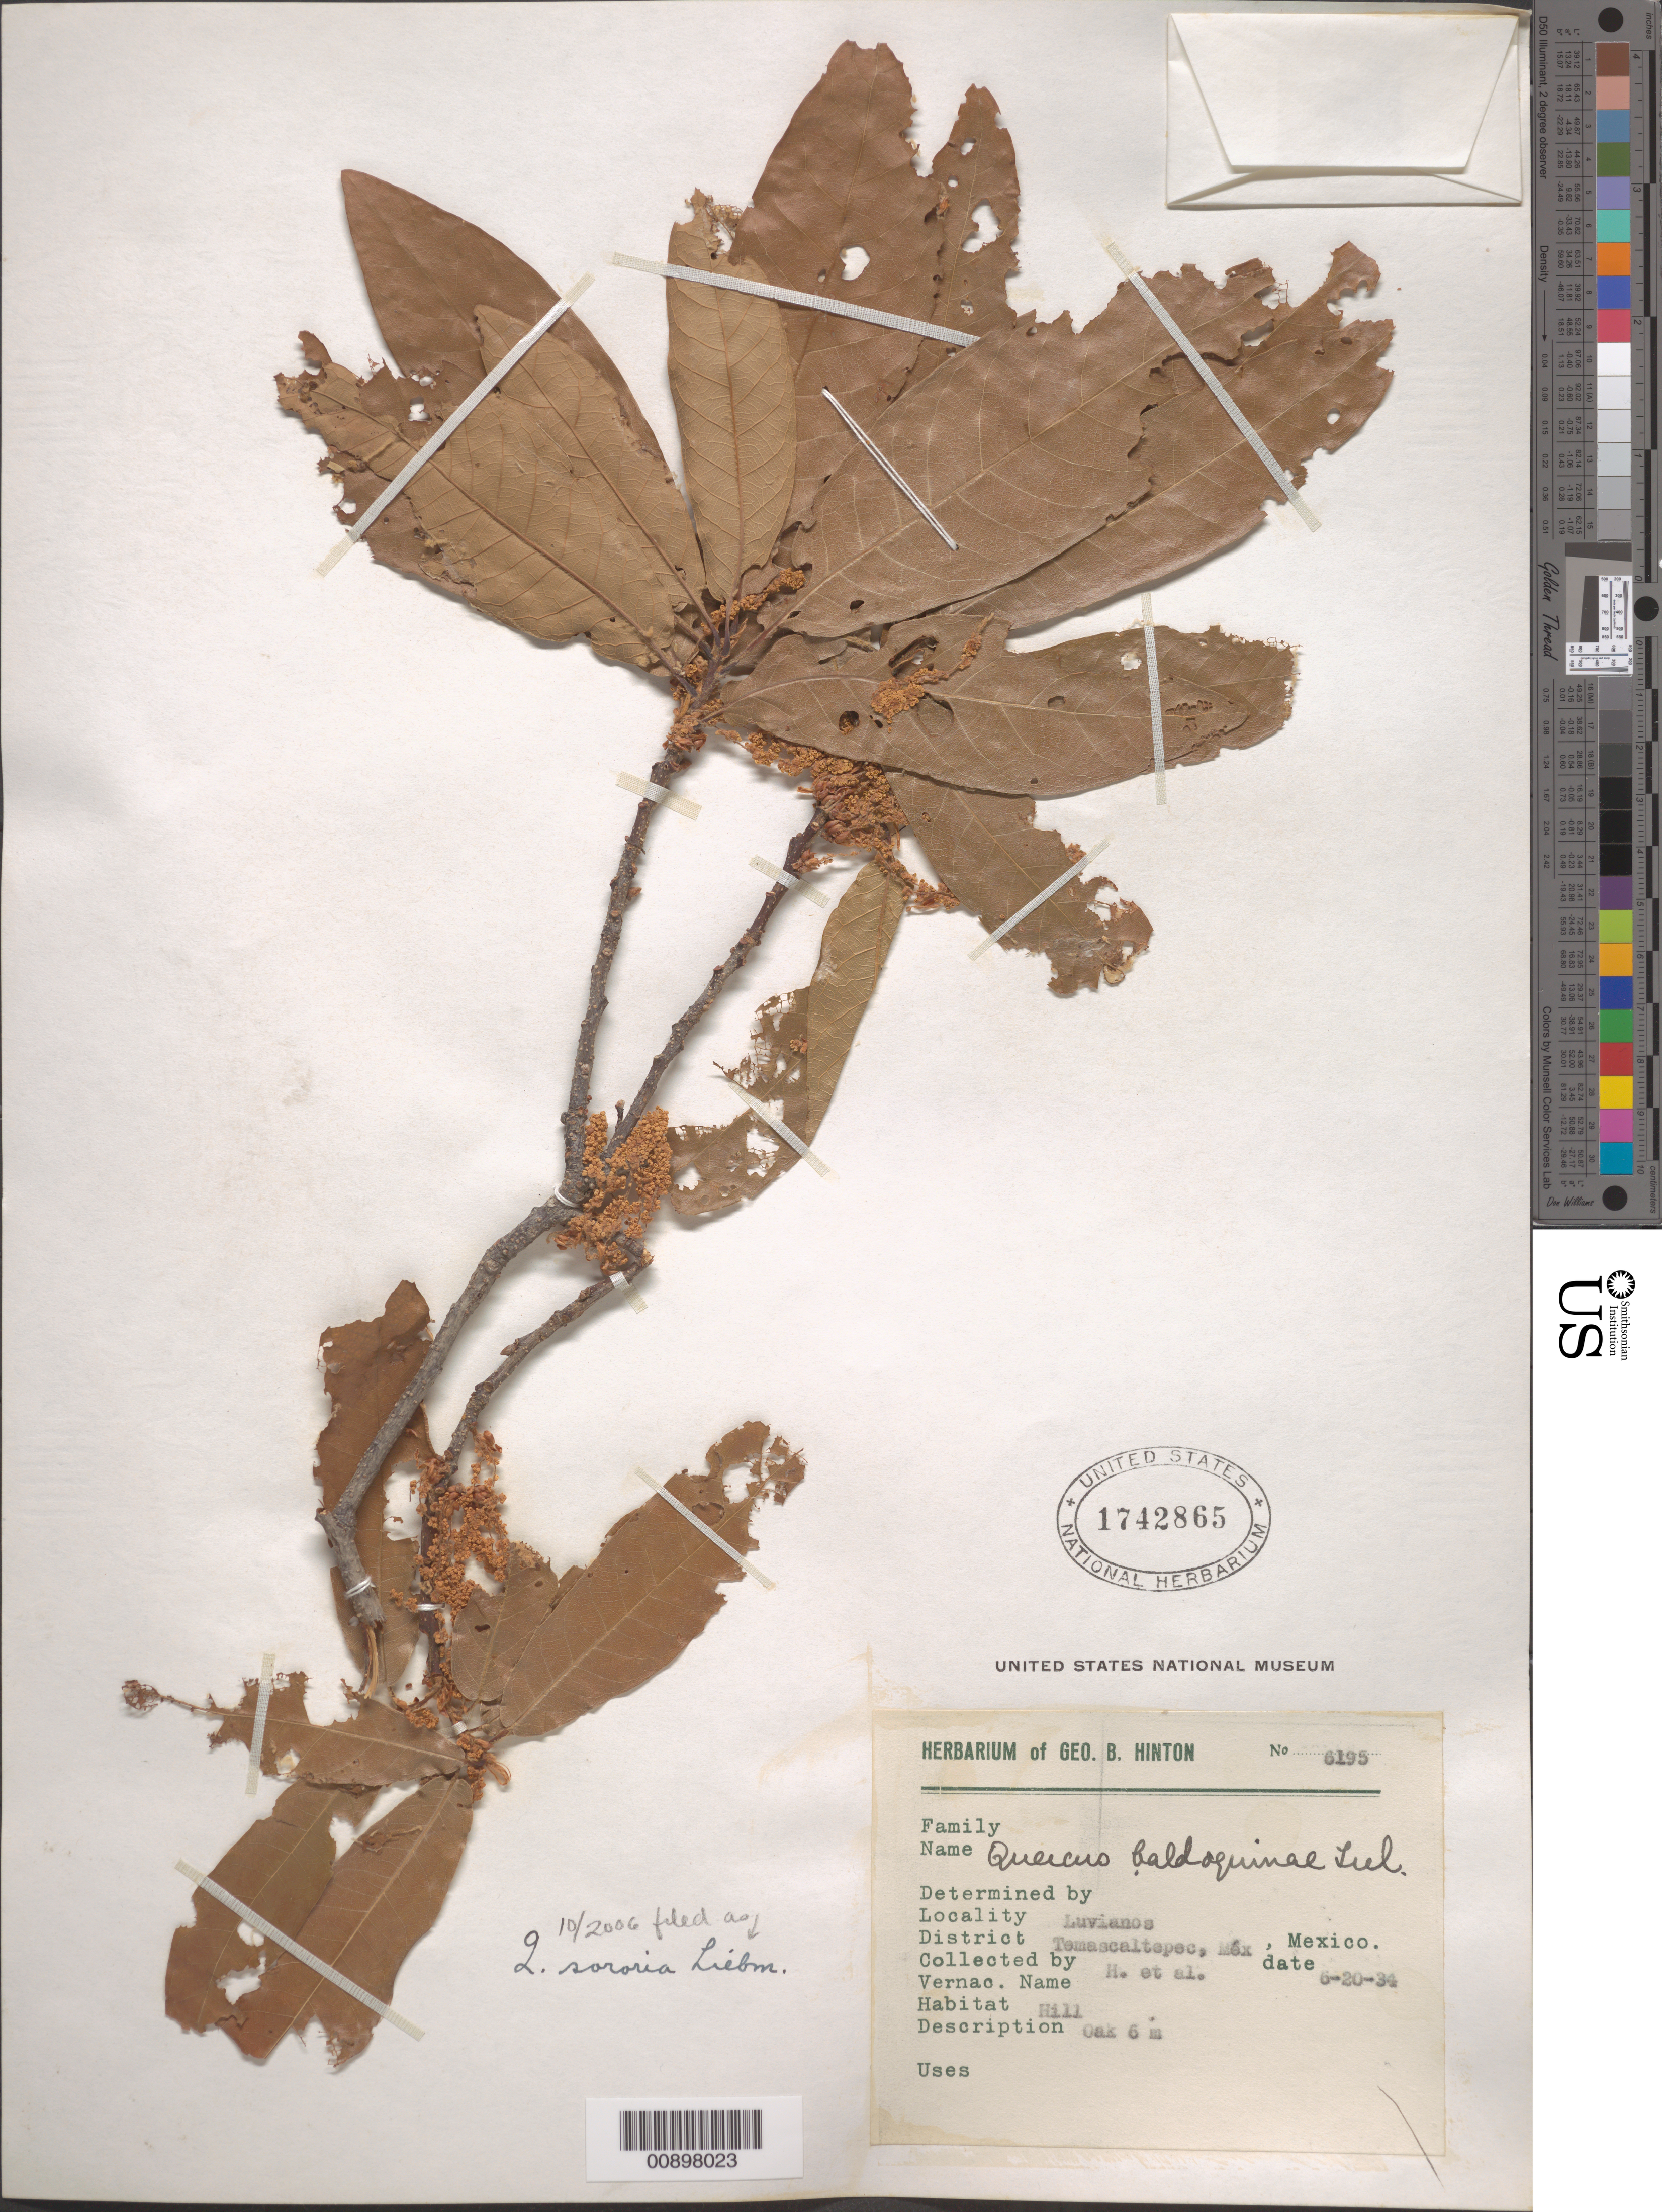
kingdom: Plantae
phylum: Tracheophyta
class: Magnoliopsida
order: Fagales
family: Fagaceae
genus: Quercus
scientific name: Quercus sororia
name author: Liebm.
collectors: G. B. Hinton & et al.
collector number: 6195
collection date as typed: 20 Jun 1934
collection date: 1934-06-20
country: Mexico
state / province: México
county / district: Temascaltepec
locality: Luvianos, District Temascaltepec, State of México.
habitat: Hill.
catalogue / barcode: US 1742865